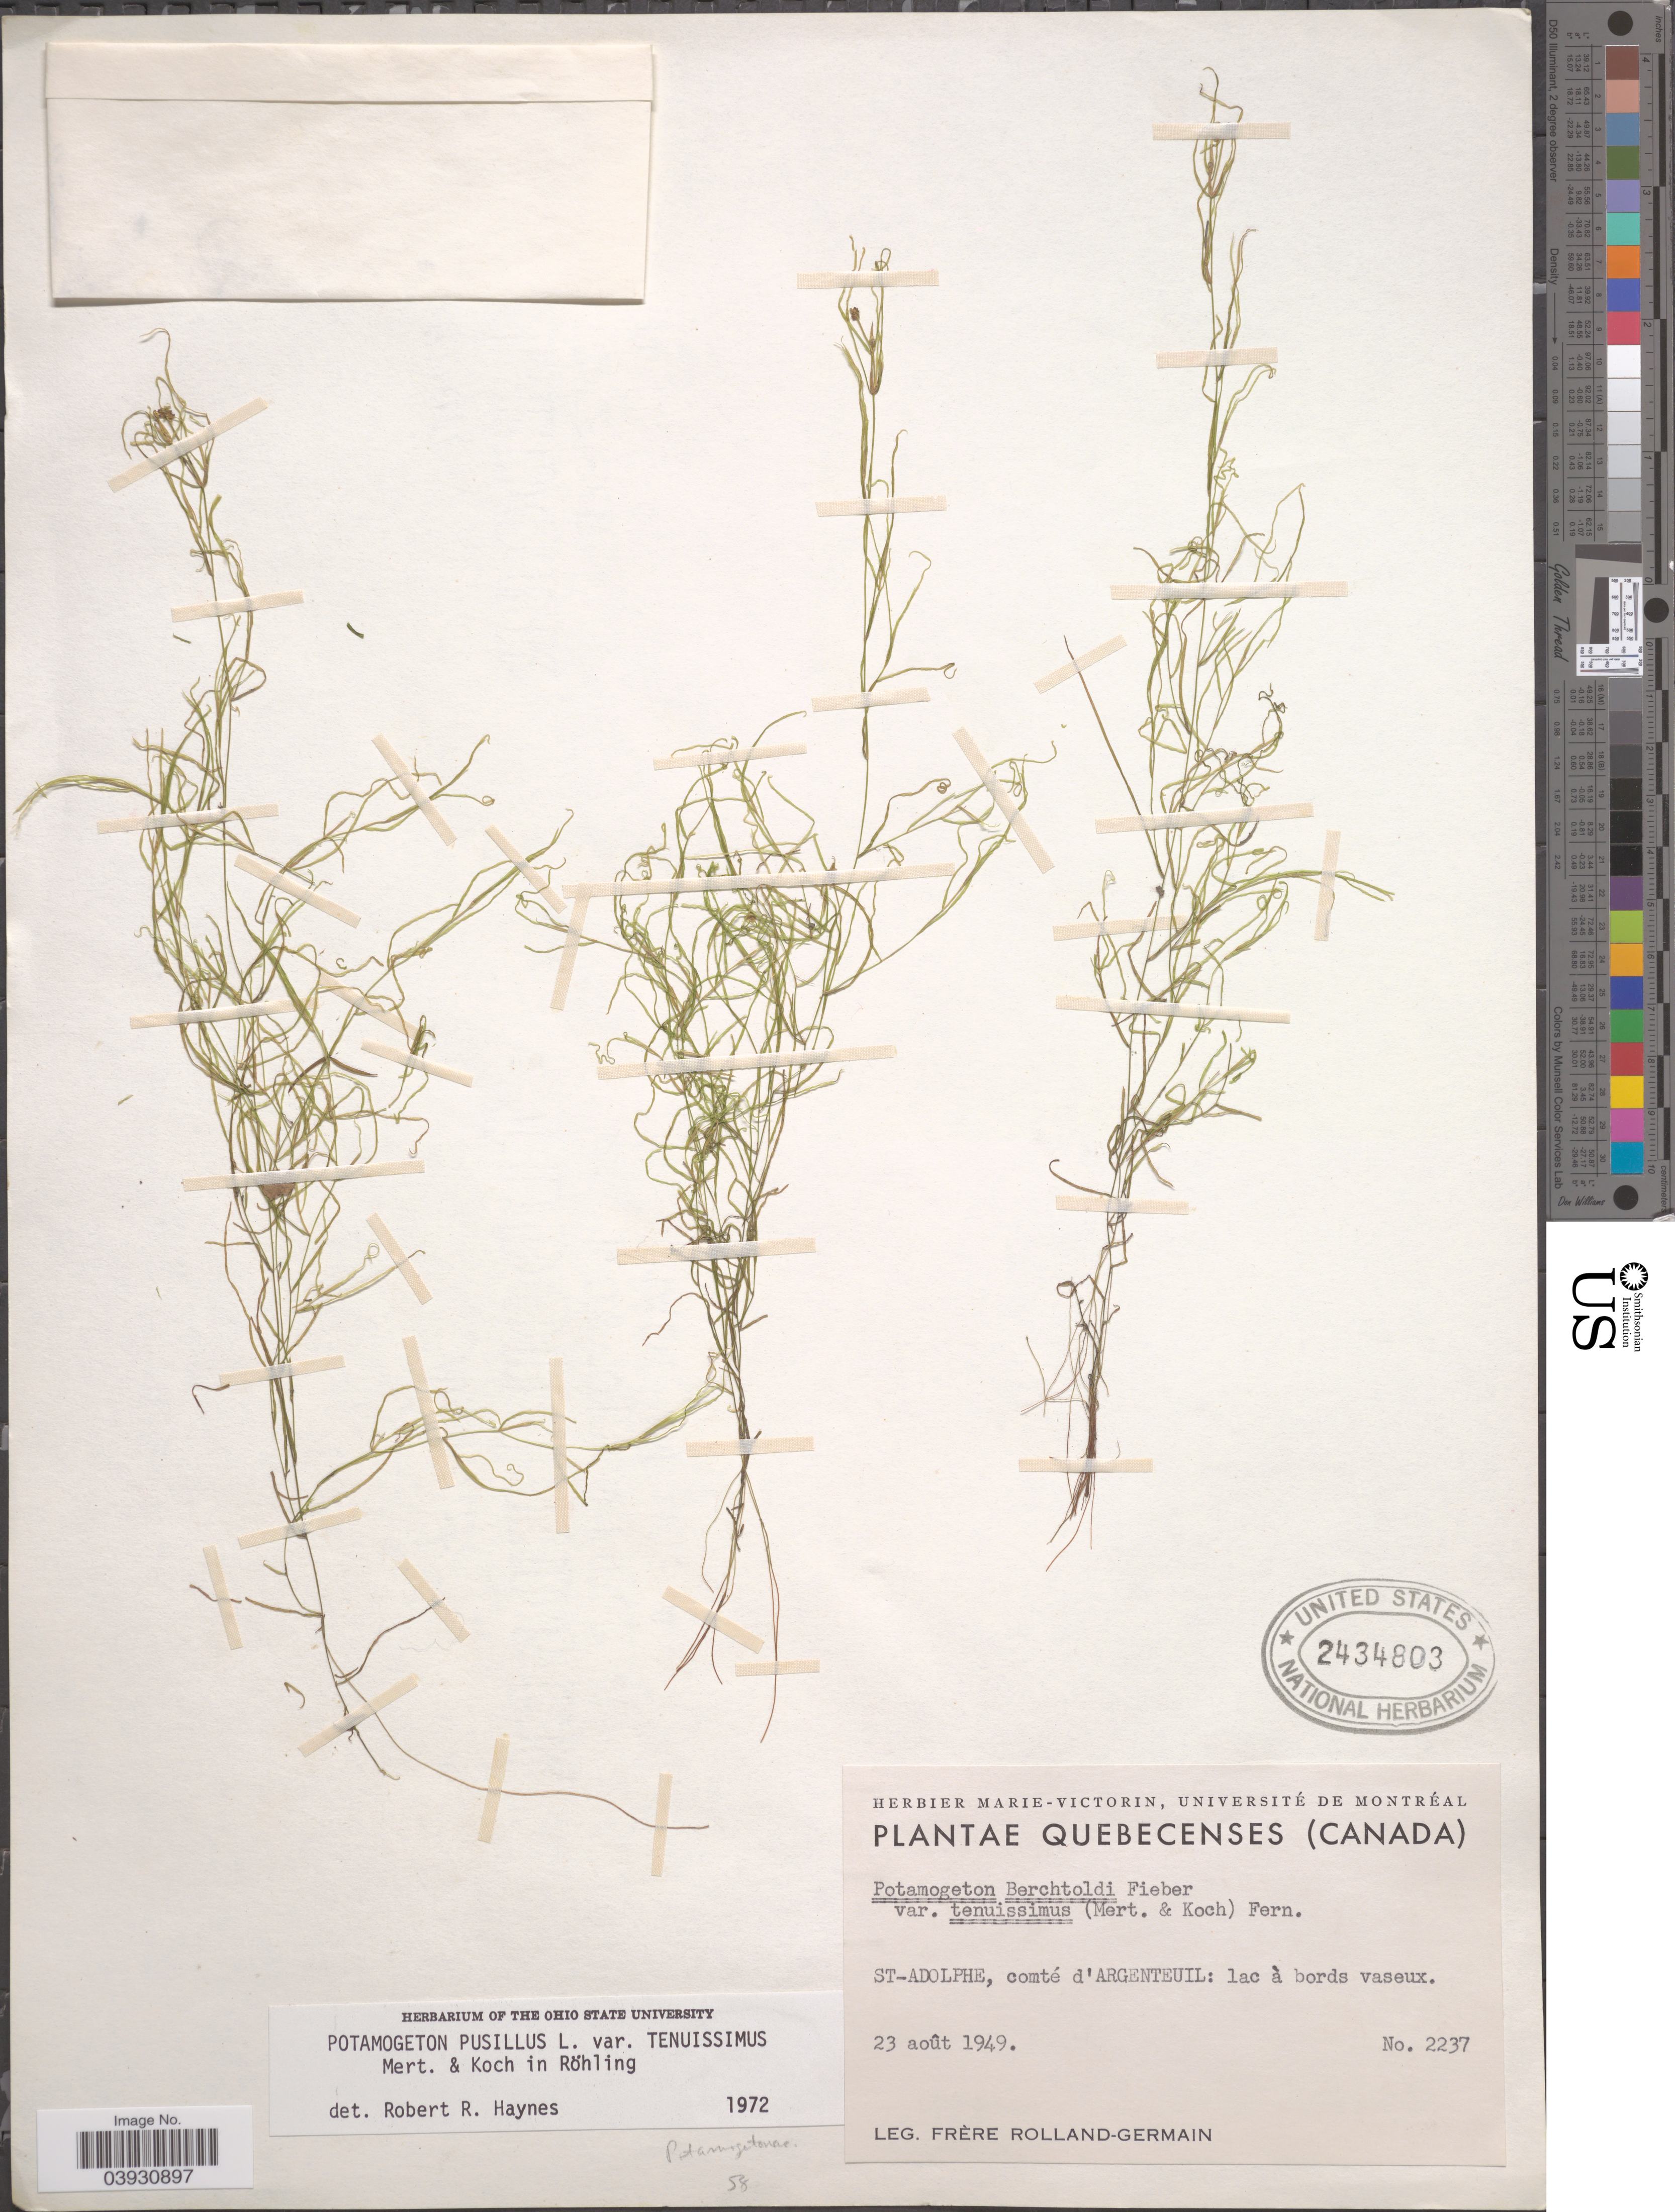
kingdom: Plantae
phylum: Tracheophyta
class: Liliopsida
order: Alismatales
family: Potamogetonaceae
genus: Potamogeton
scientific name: Potamogeton pusillus subsp. tenuissimus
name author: Mert. & W.D.J. Koch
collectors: Rolland-Germain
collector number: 2237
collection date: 1949-08-23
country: Canada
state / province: Quebec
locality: St-Adolphe, comté d 'Argenteuil: lac à bords vaseux.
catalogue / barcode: US 2434803